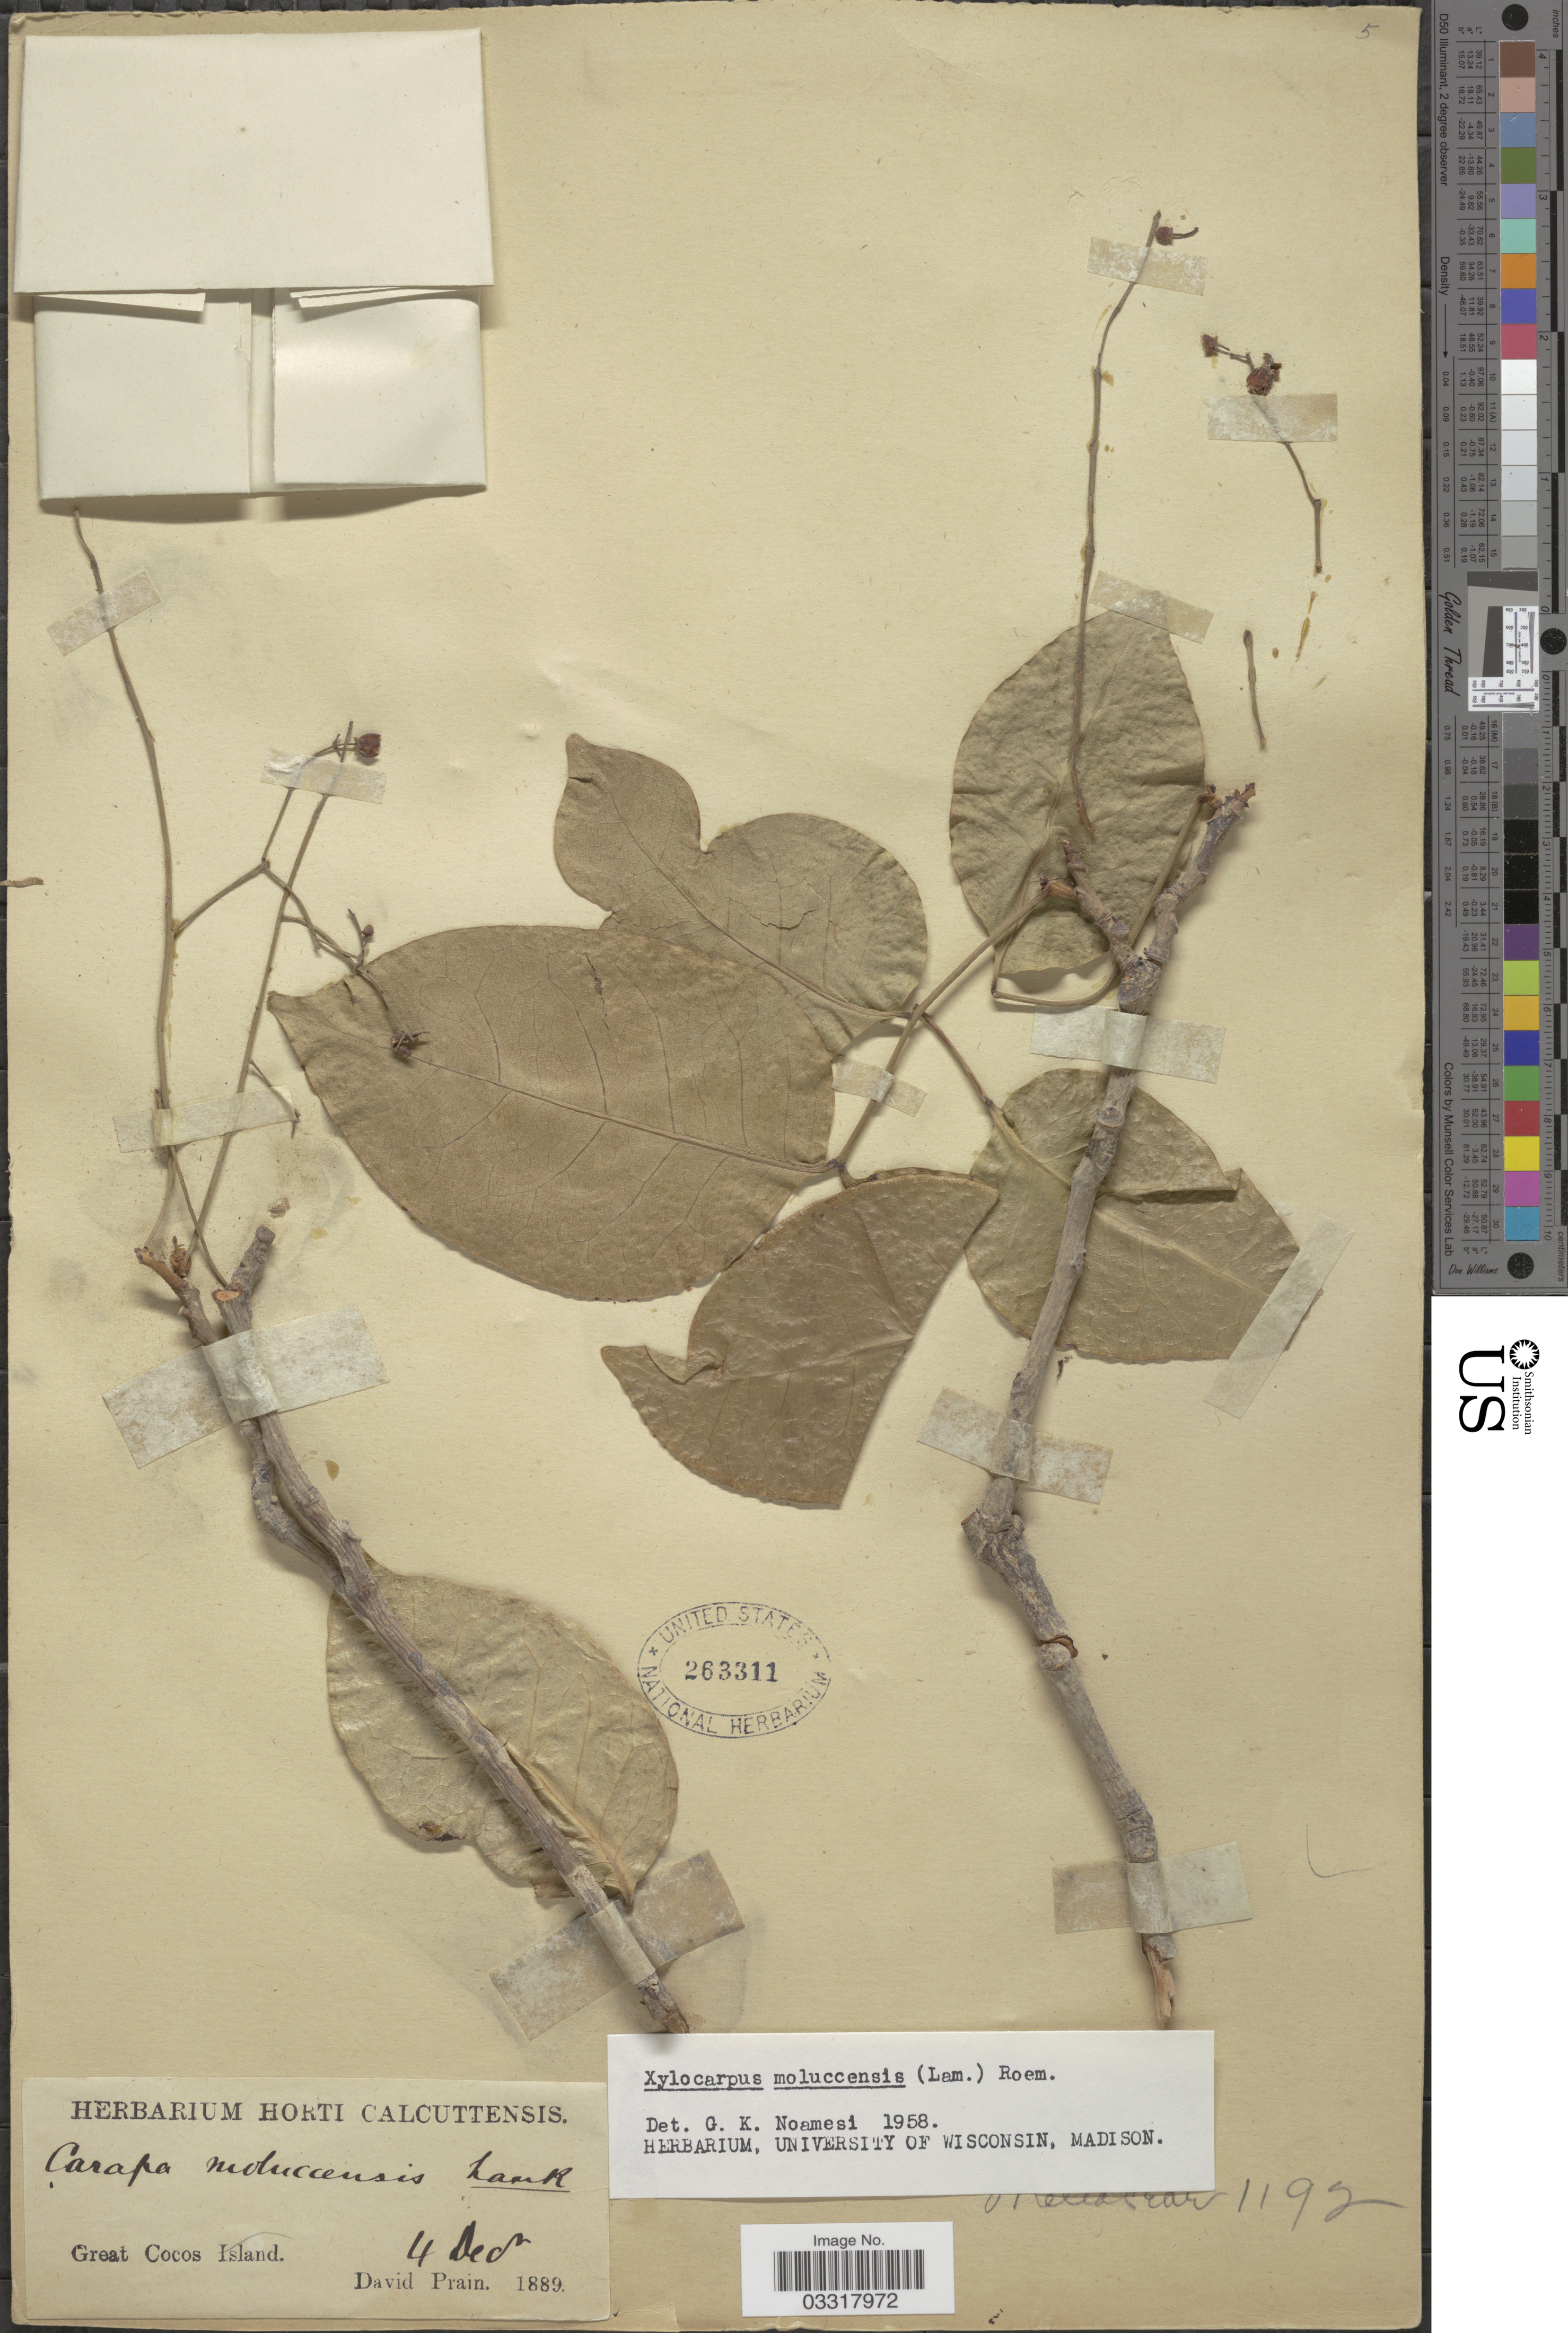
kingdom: Plantae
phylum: Tracheophyta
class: Magnoliopsida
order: Sapindales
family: Meliaceae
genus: Xylocarpus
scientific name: Xylocarpus moluccensis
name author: (Lam.) M. Roem.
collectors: D. Prain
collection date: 1889-12-04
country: Australia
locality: Great Cocos Island.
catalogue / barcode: US 263311